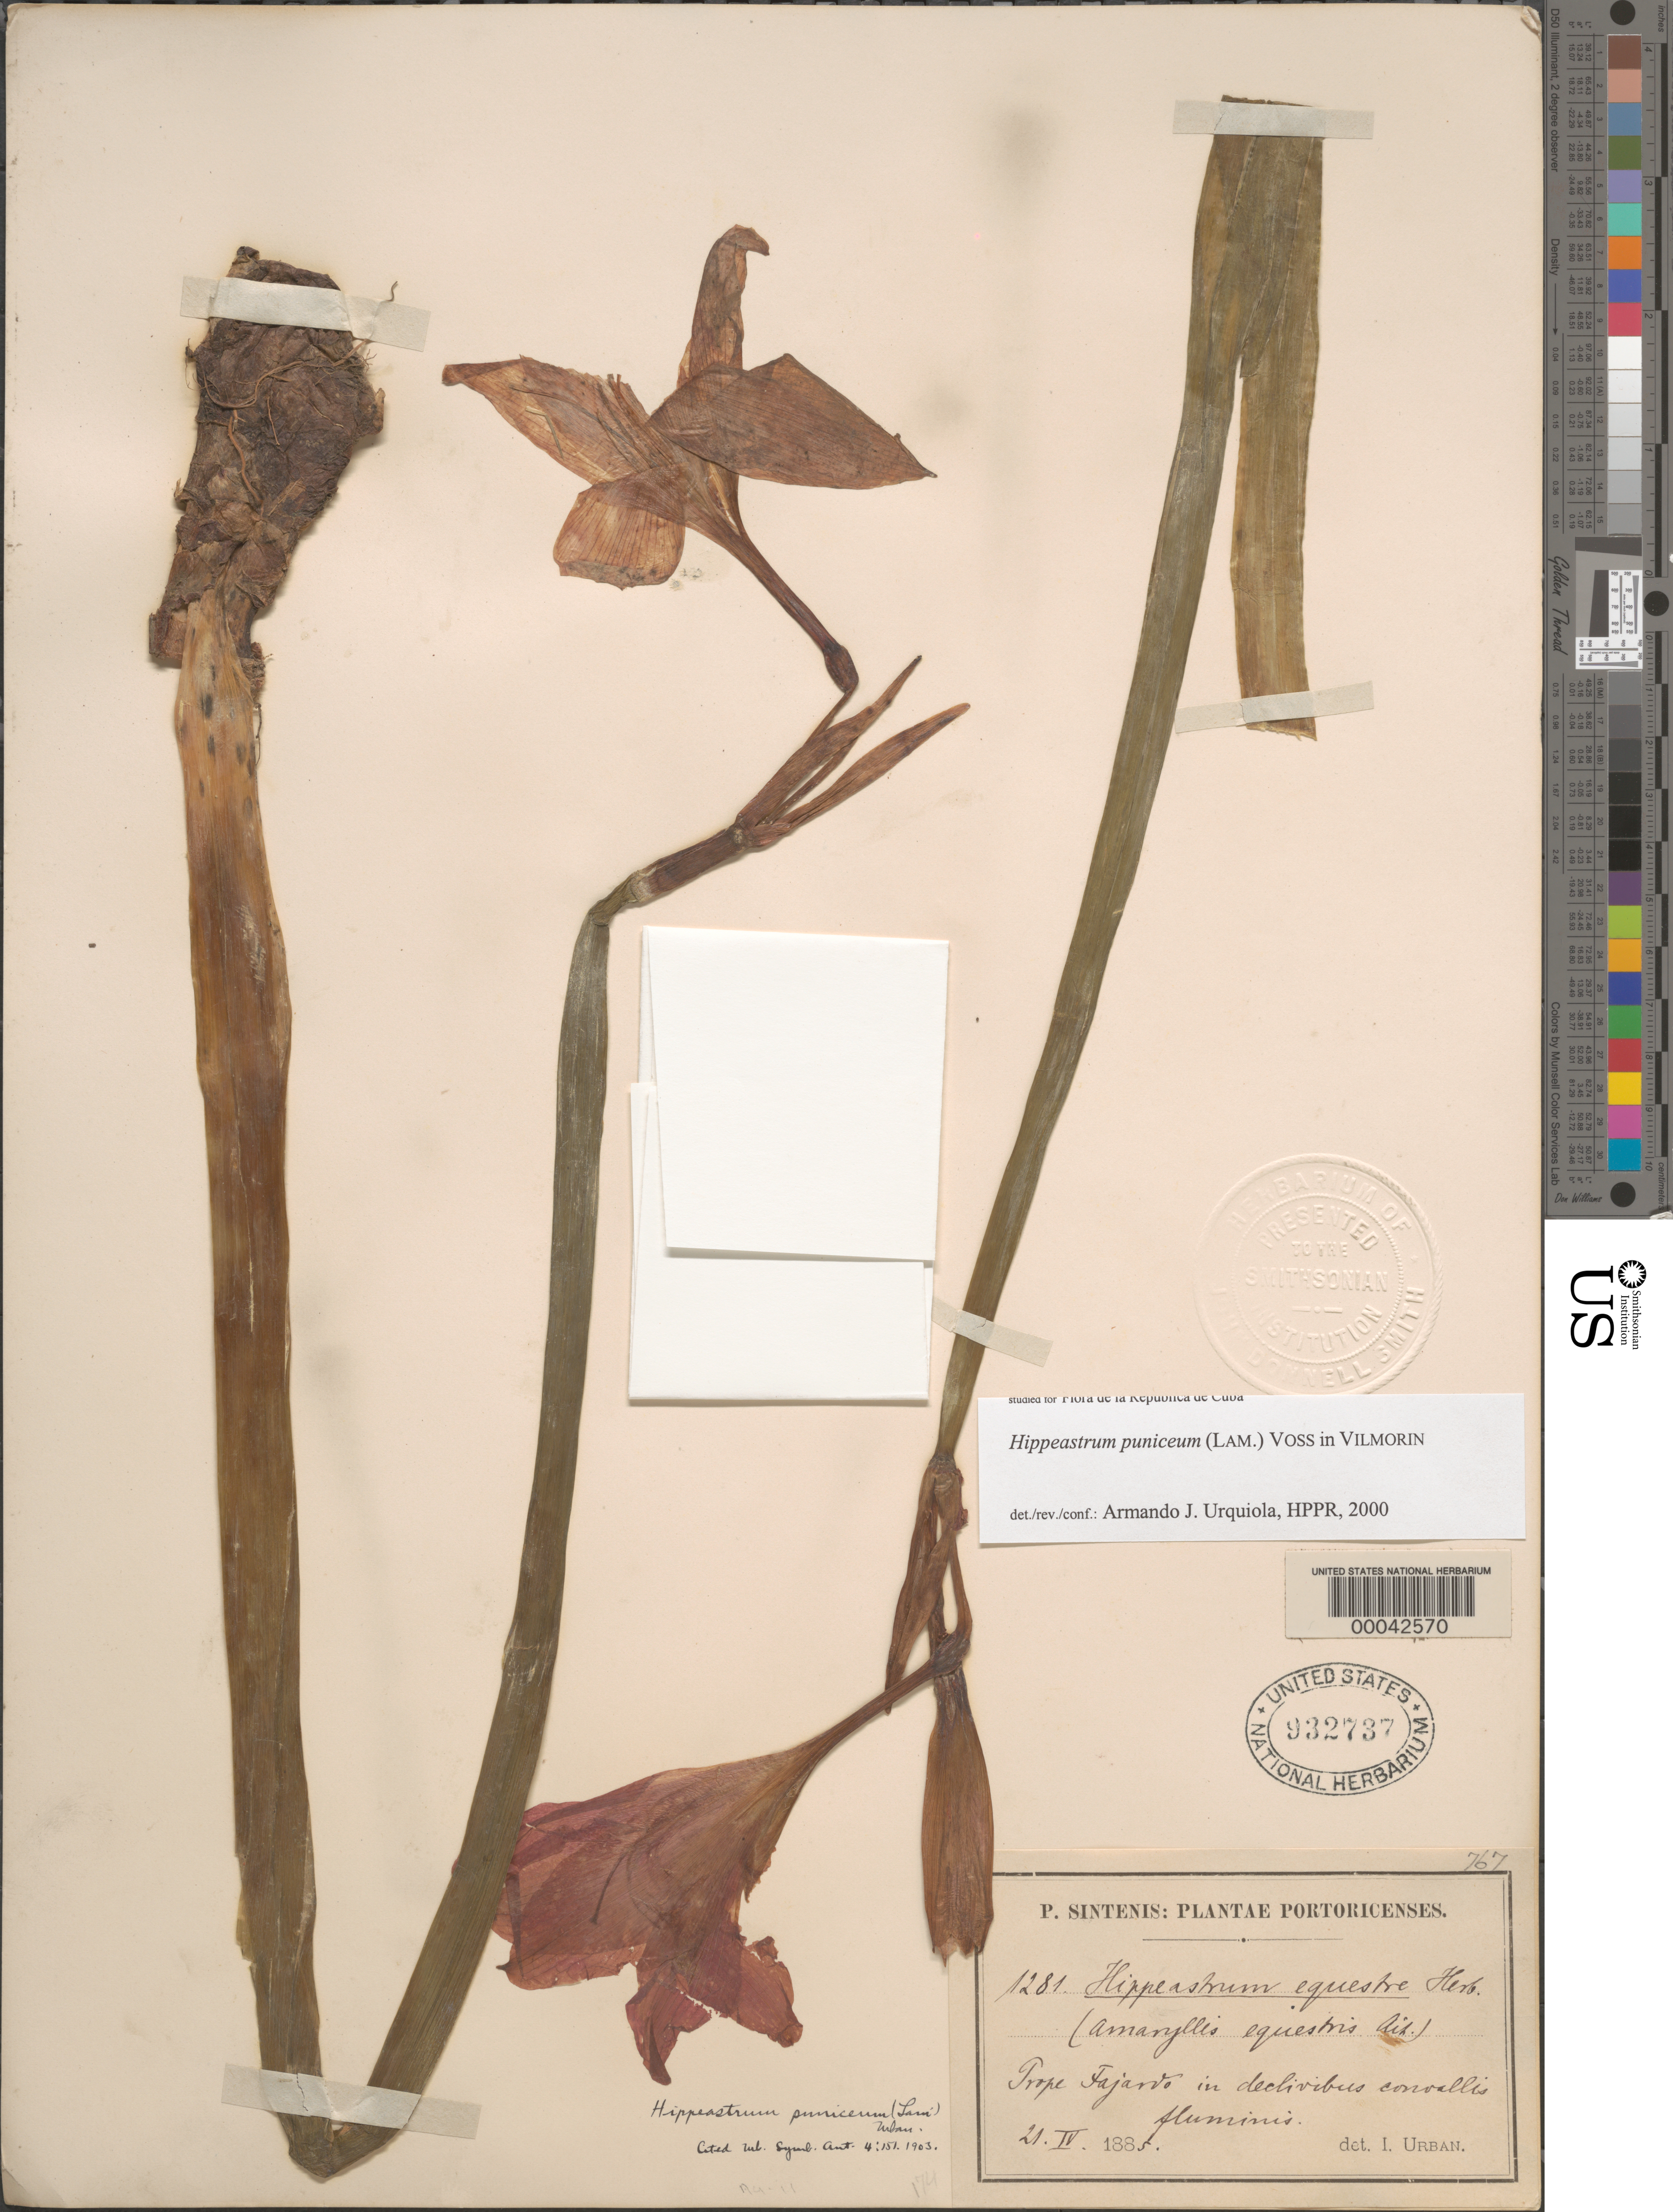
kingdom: Plantae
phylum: Tracheophyta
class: Liliopsida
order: Asparagales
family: Amaryllidaceae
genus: Hippeastrum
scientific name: Hippeastrum puniceum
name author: (Lam.) Voss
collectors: P. Sintenis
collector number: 1281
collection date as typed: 21 Apr 1885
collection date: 1885-04-21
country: Puerto Rico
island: Greater Antilles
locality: Sierra de Naguabo ad Rio Blanco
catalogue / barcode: US 932737